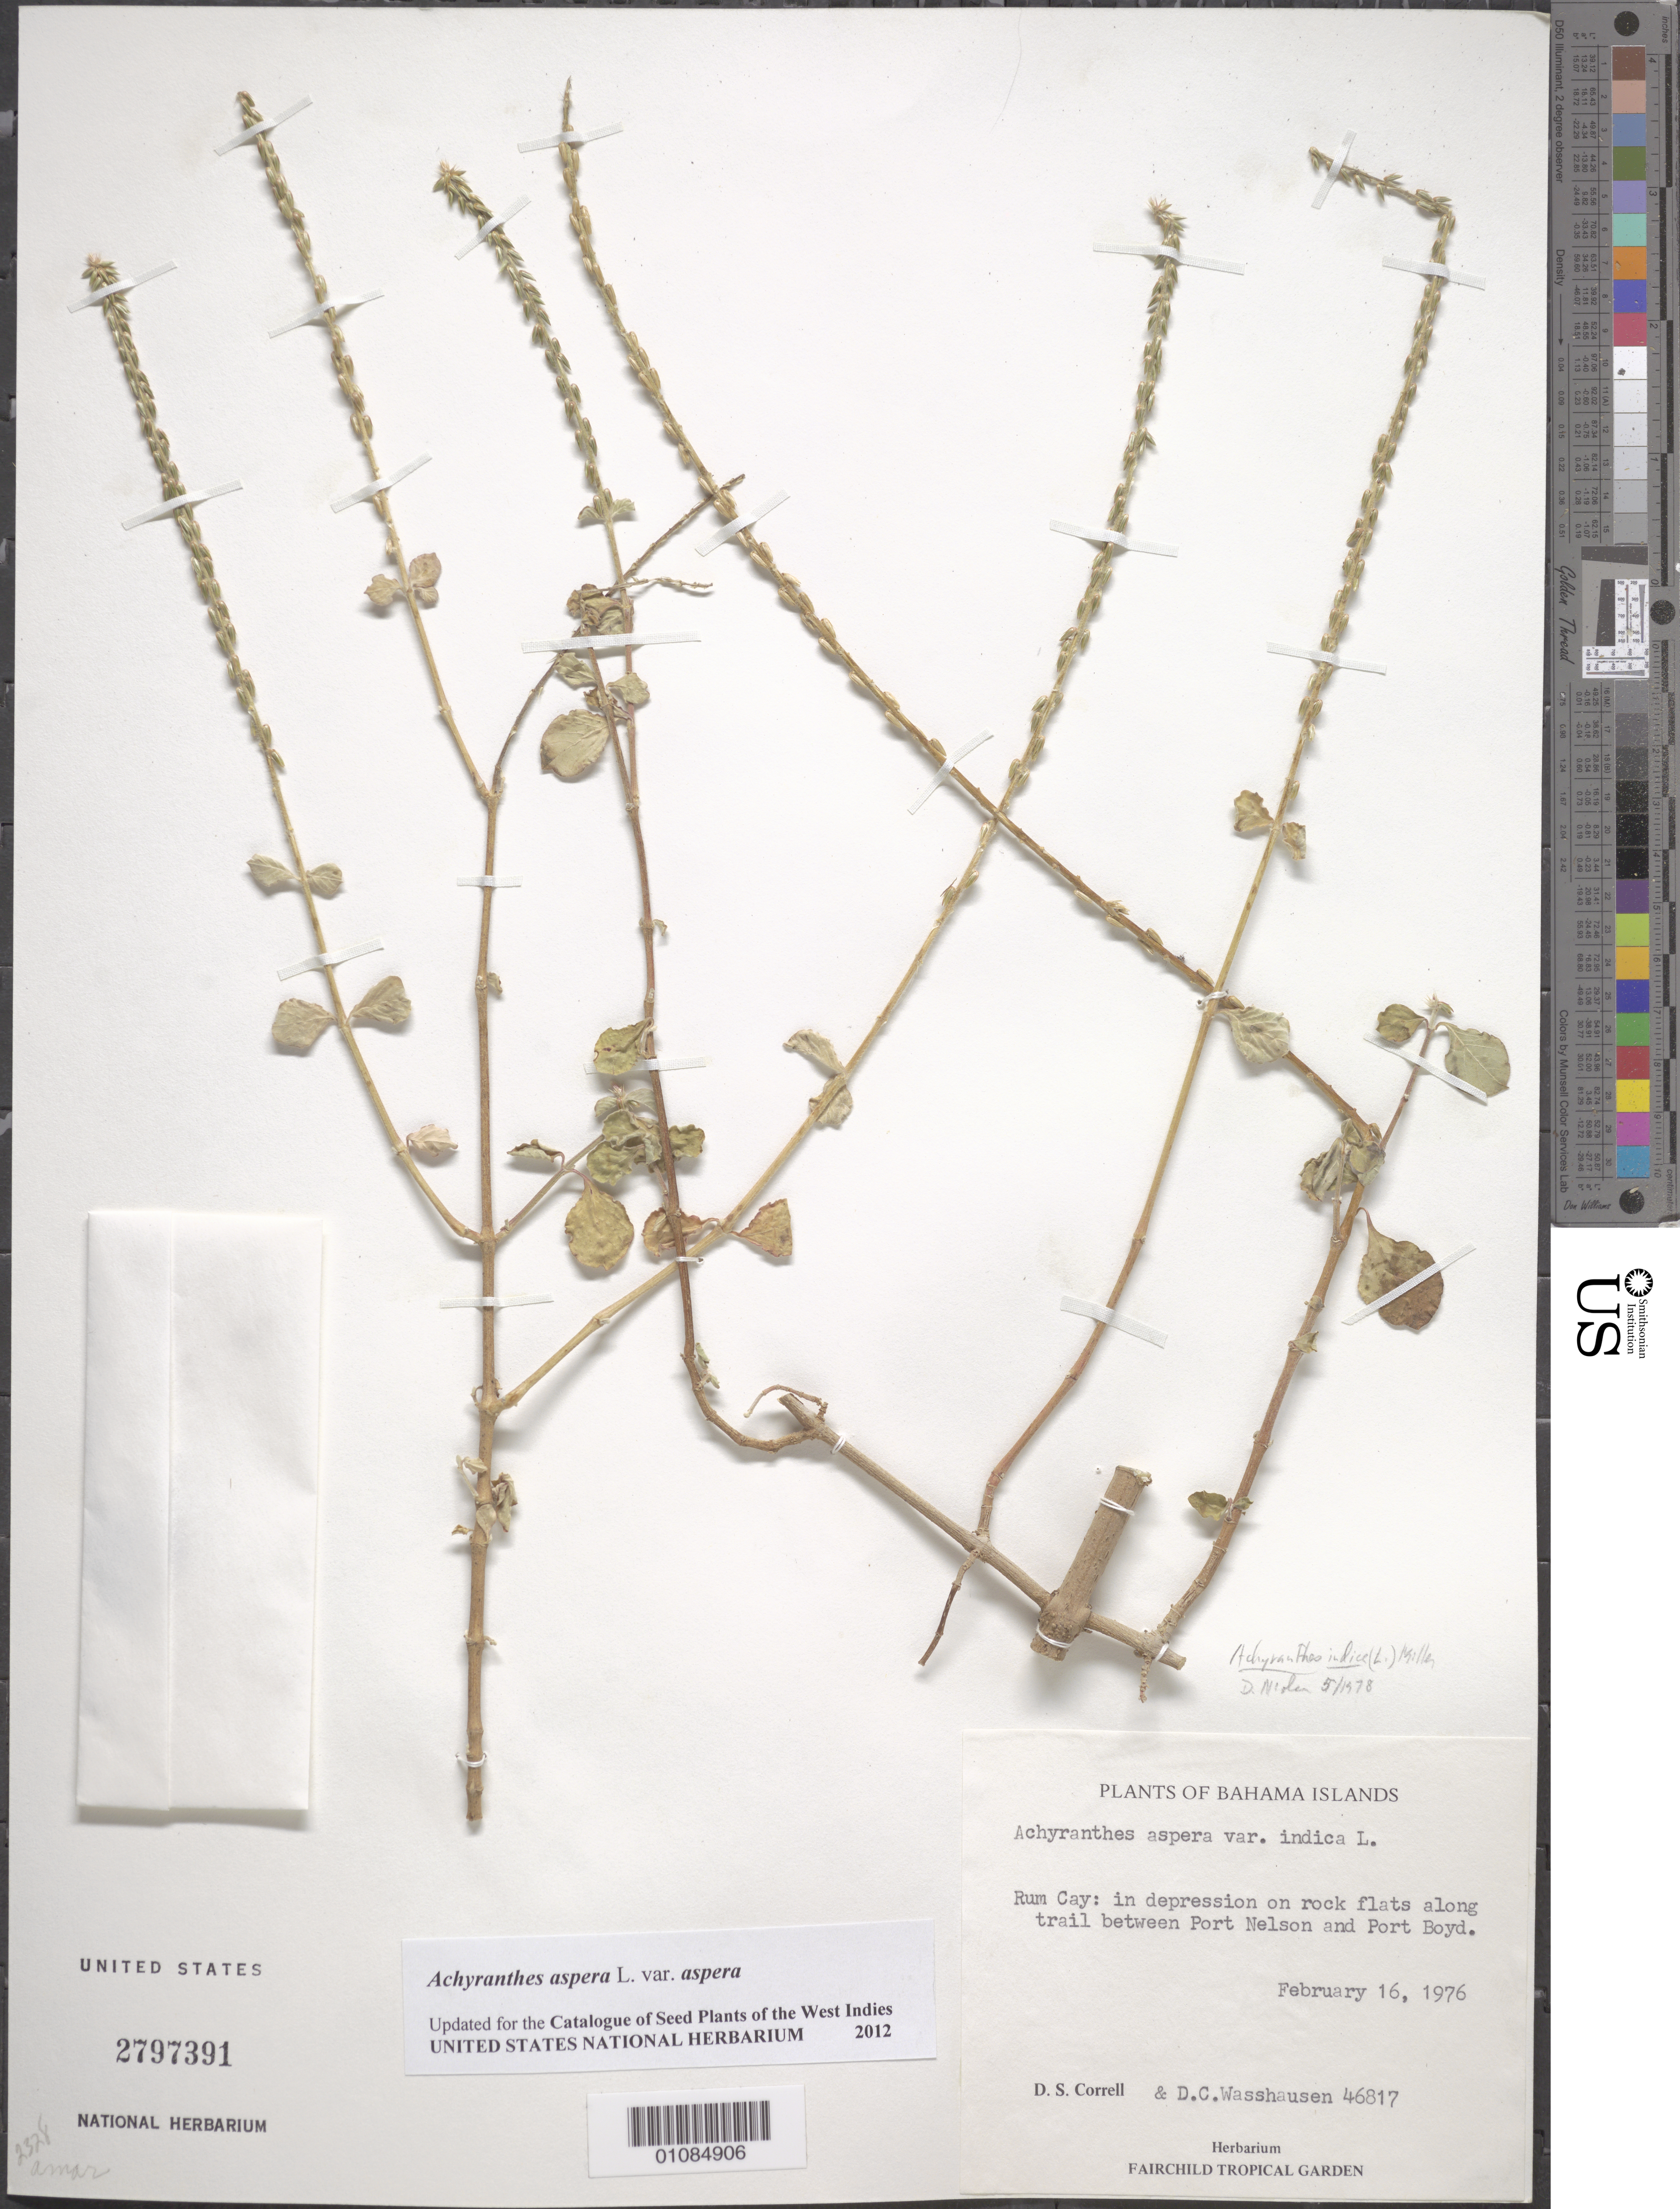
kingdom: Plantae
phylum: Tracheophyta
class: Magnoliopsida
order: Caryophyllales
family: Amaranthaceae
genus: Achyranthes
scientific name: Achyranthes aspera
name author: L.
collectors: D. S. Correll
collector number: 46817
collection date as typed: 16 Feb 1976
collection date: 1976-02-16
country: Bahamas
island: Rum Cay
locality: Along trail between Port Nelson and Port Boyd.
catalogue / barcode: US 2797391